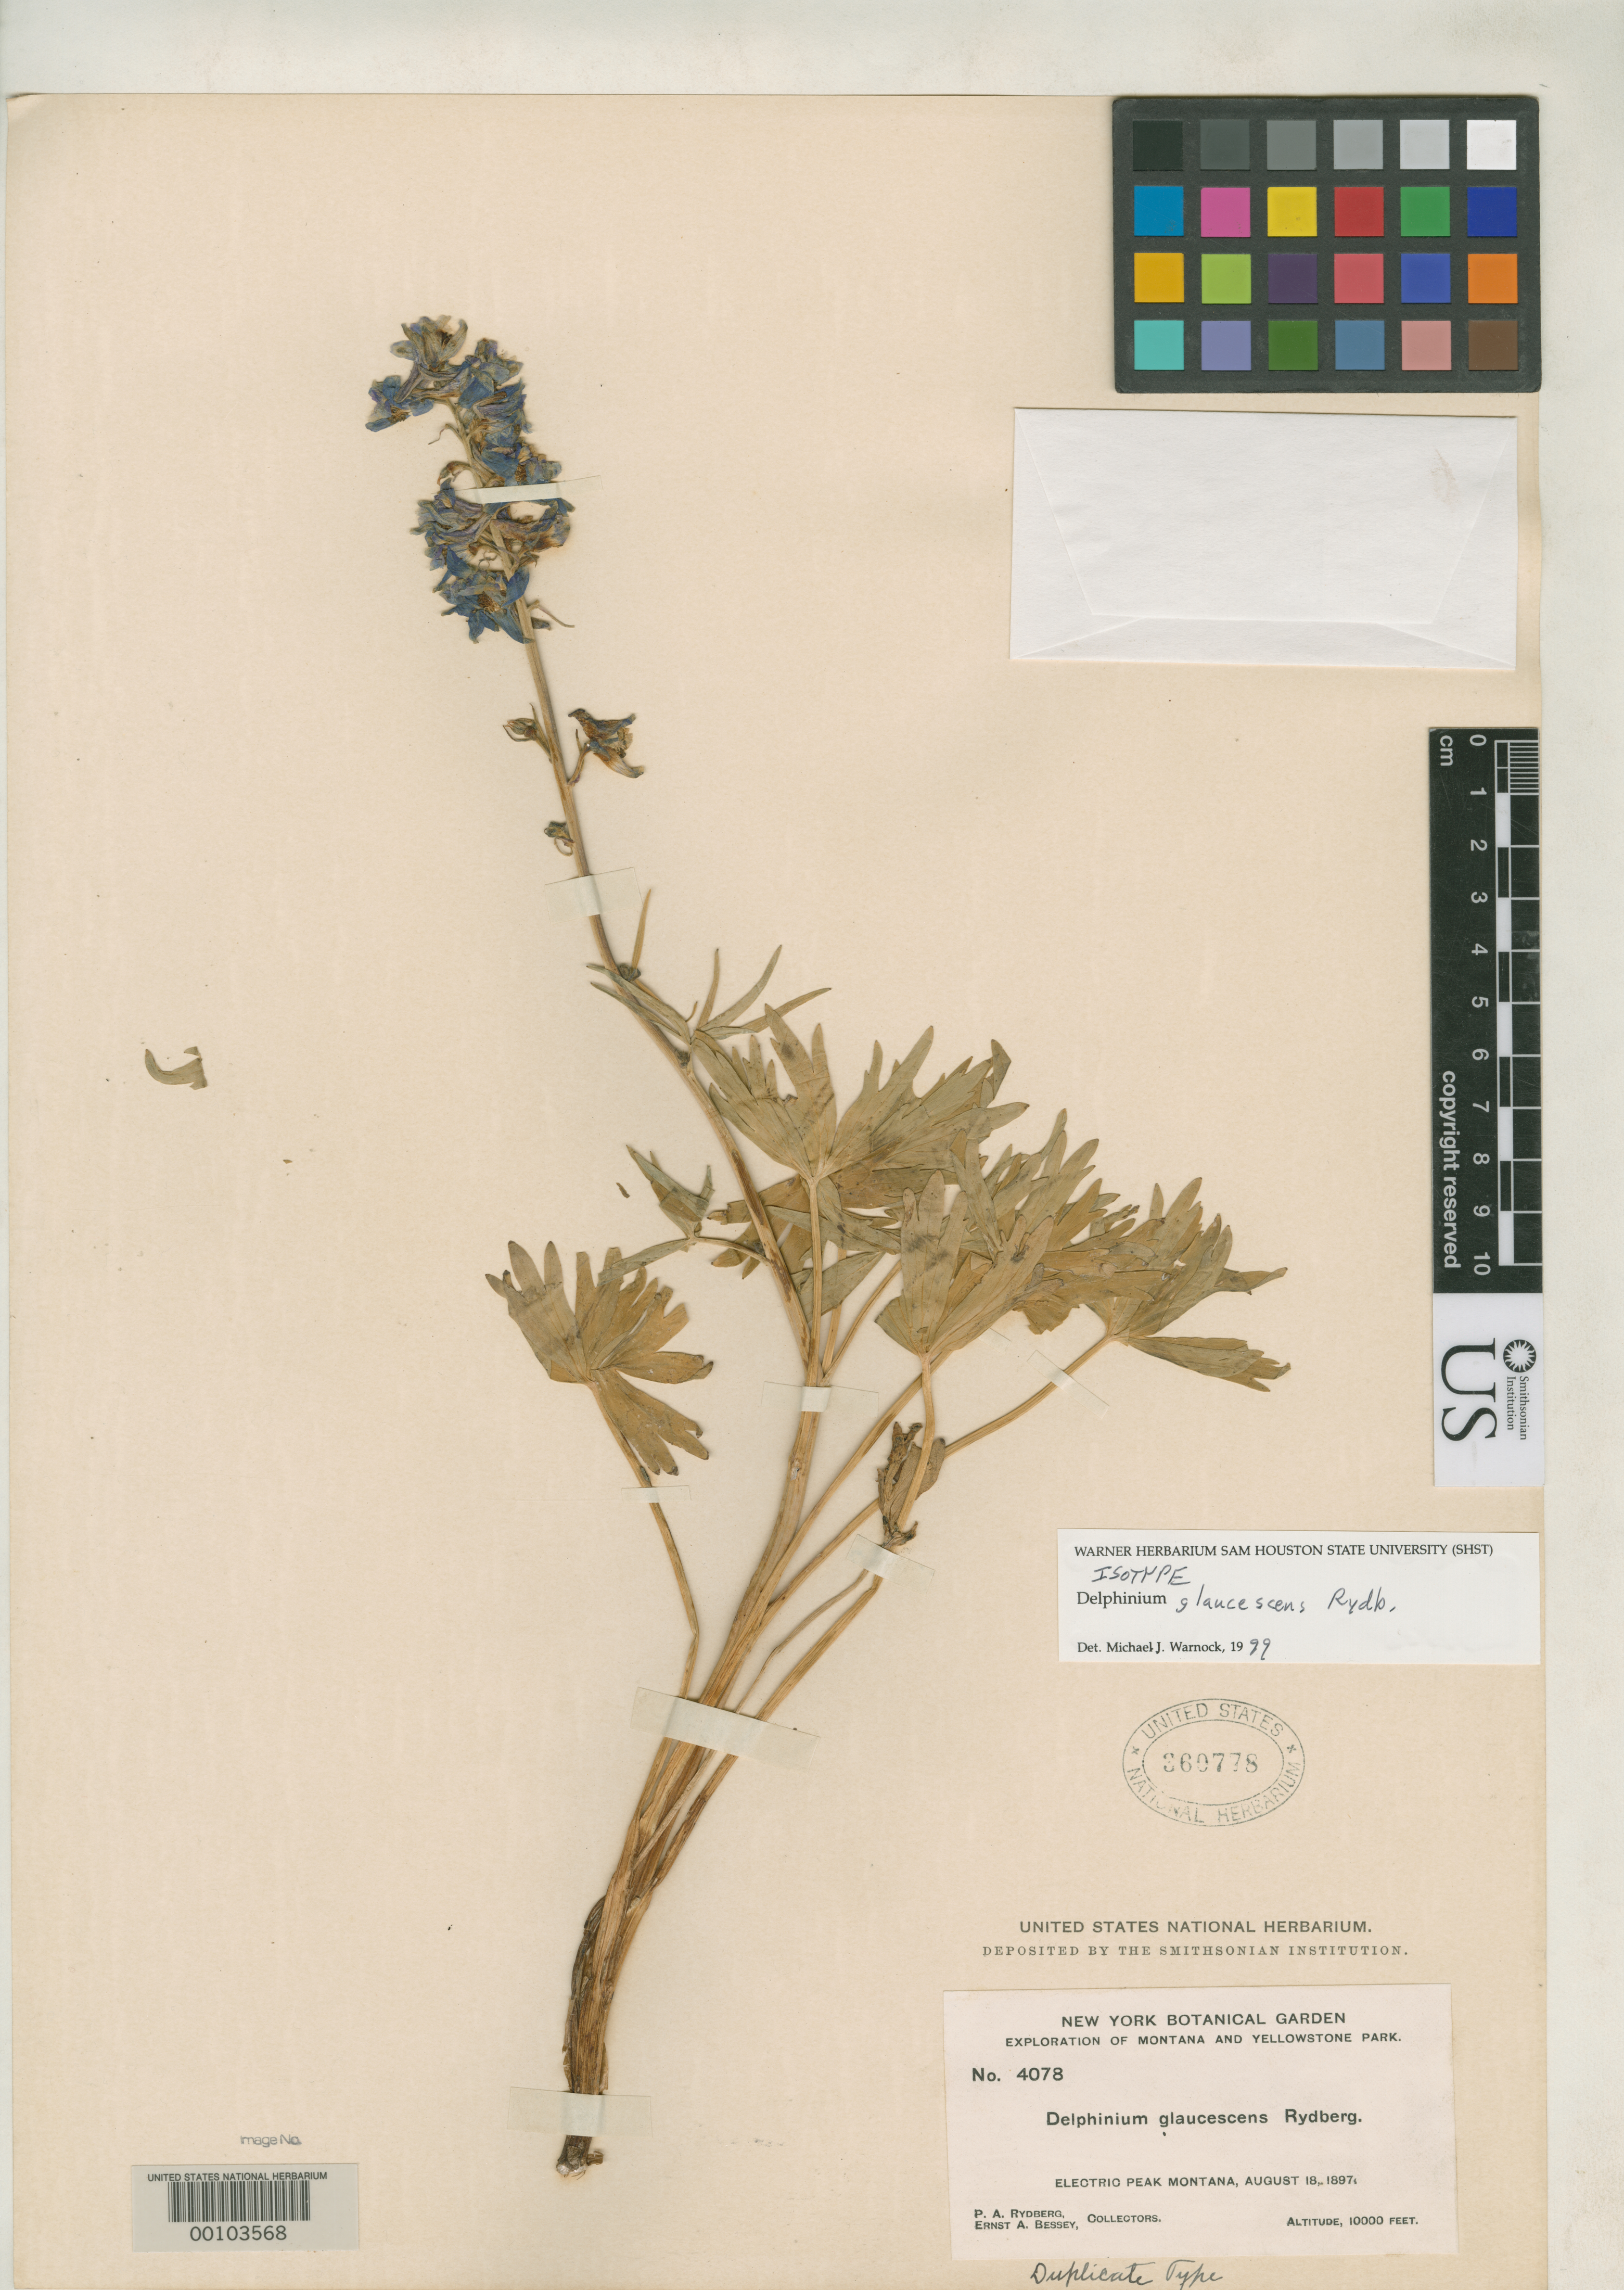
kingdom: Plantae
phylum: Tracheophyta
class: Magnoliopsida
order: Ranunculales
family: Ranunculaceae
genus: Delphinium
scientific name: Delphinium glaucescens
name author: Rydb.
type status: Isotype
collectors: P. A. Rydberg & E. Bessey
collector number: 4078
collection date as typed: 18 Aug 1892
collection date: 1892-08-18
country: United States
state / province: Montana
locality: Yellowstone National Park, Electric Peak.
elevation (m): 3048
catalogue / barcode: US 360778